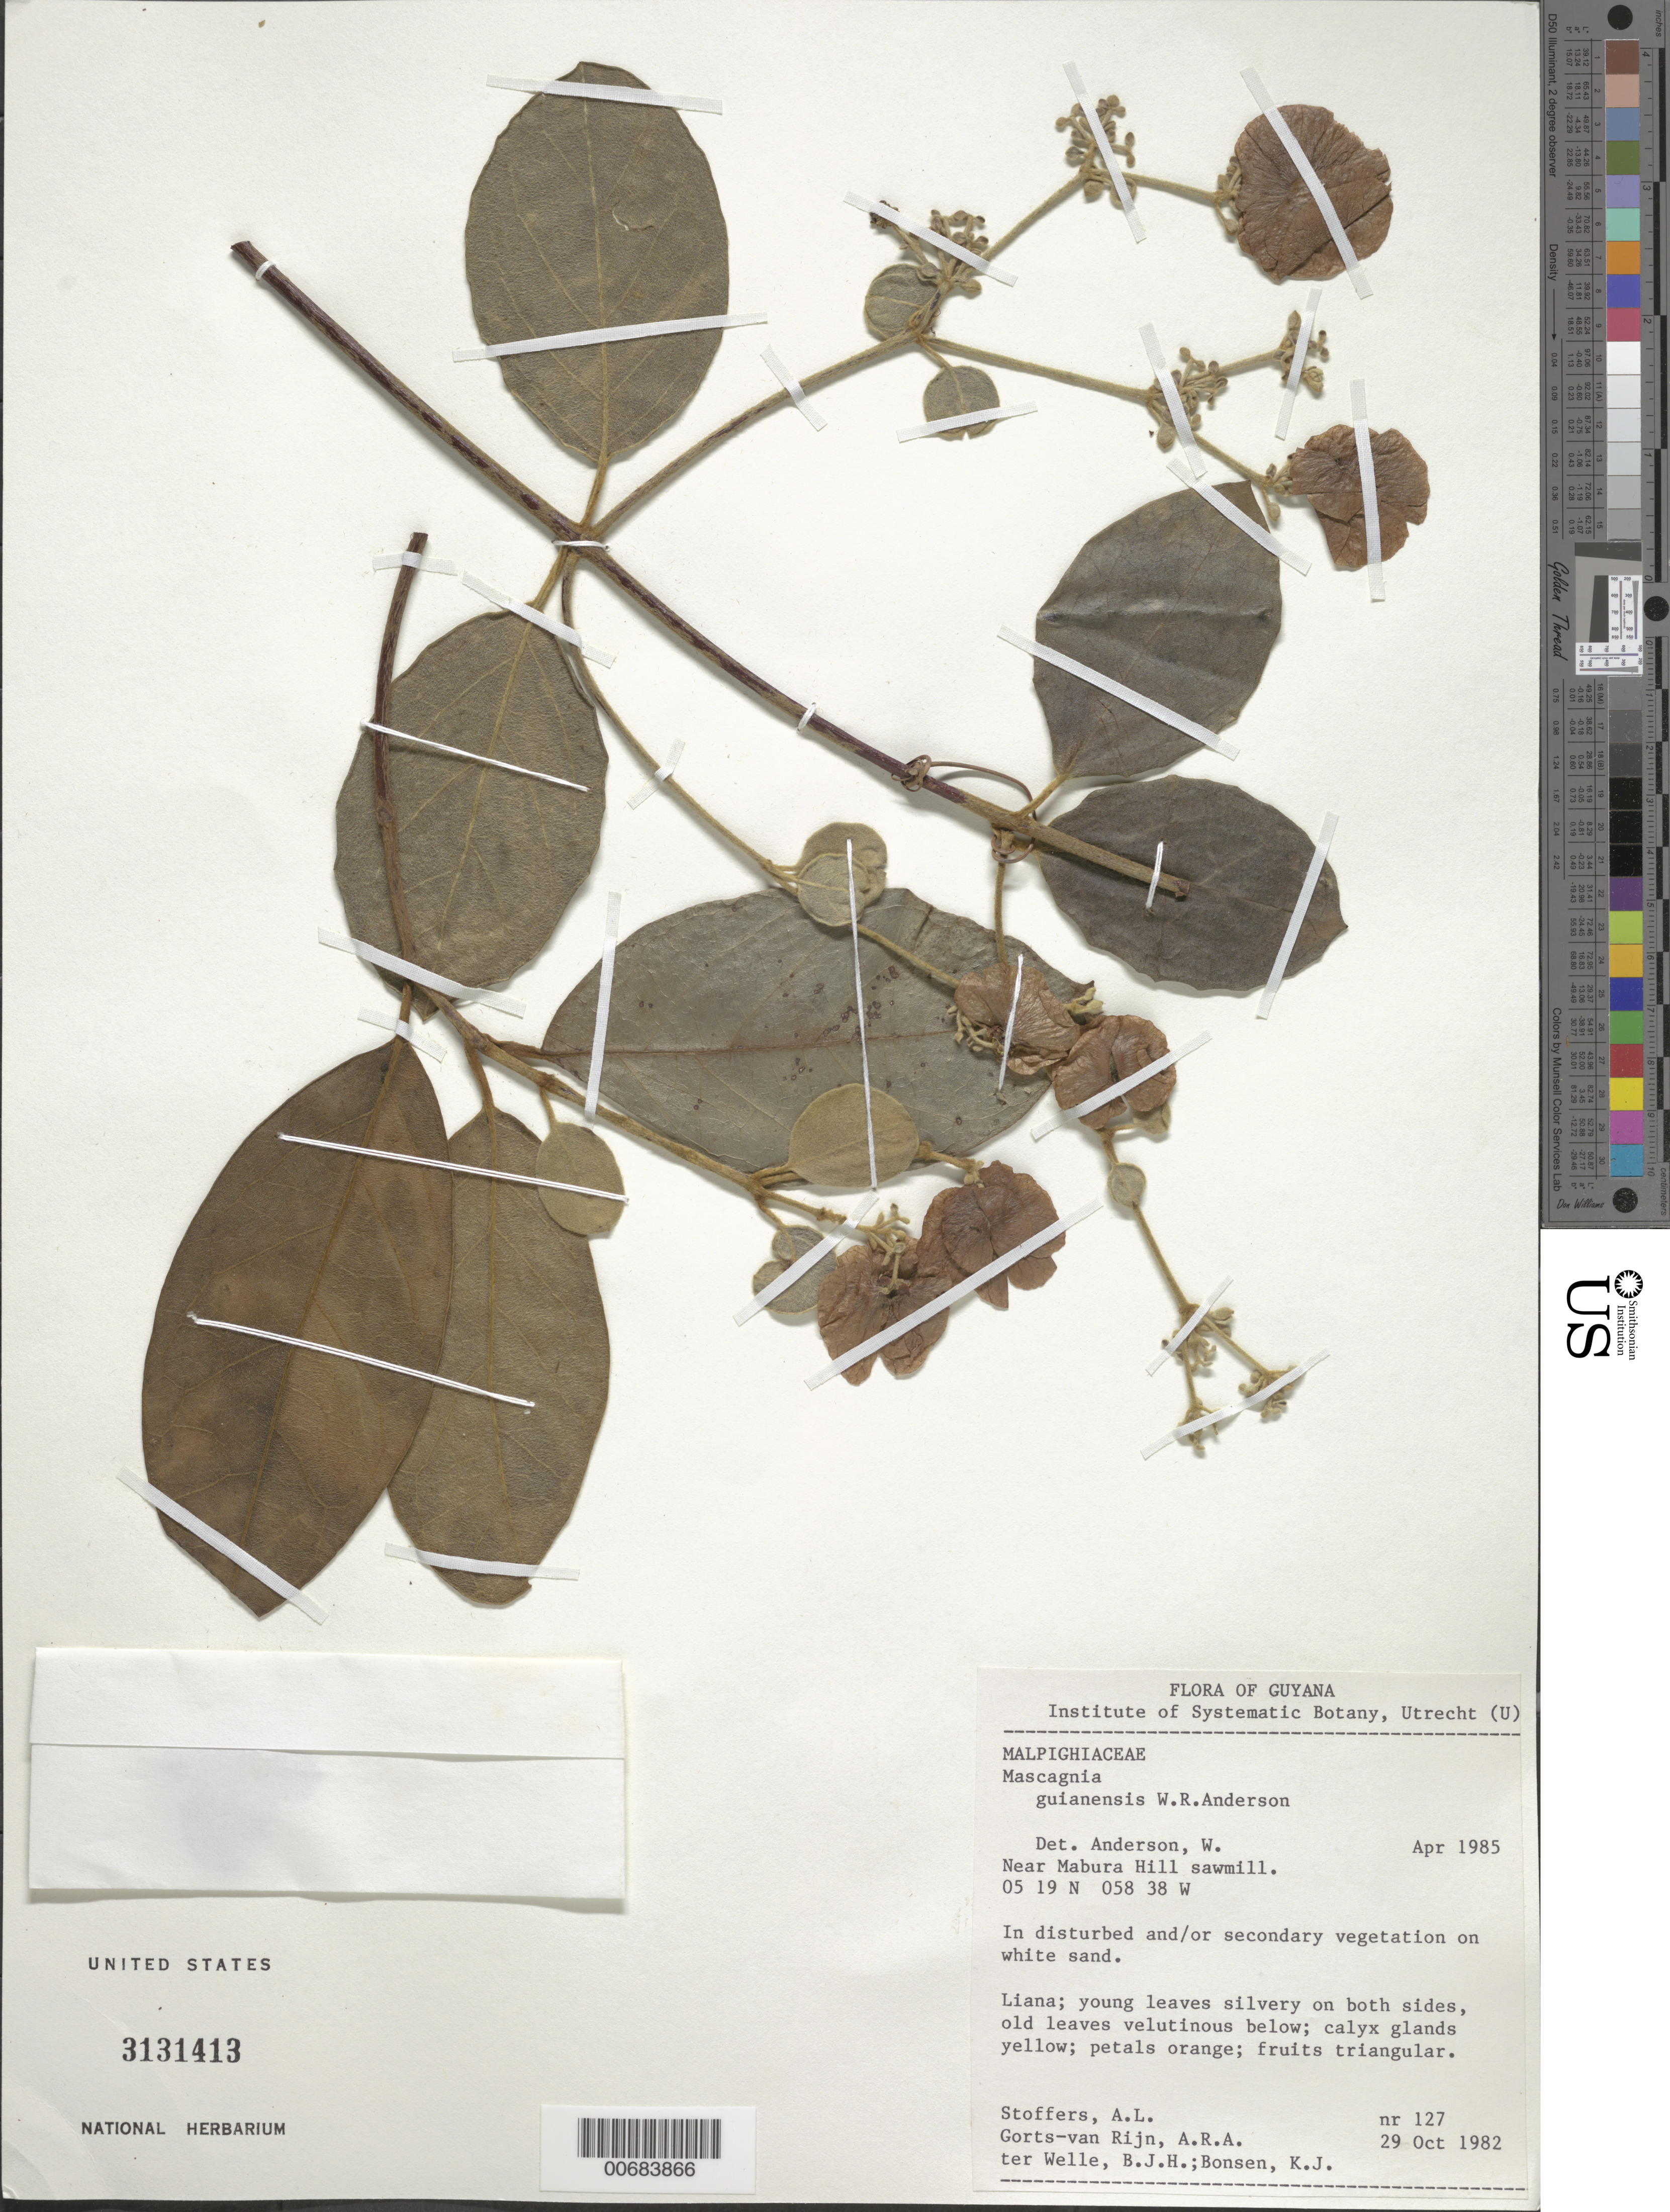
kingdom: Plantae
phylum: Tracheophyta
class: Magnoliopsida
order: Malpighiales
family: Malpighiaceae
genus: Mascagnia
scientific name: Mascagnia guianensis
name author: W.R. Anderson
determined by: Anderson, W. R., (MICH), University of Michigan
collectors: A. Stoffers, A. .R. A. Görts-van Rijn, B. Welle & K. Bonsen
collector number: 127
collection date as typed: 29-Oct-82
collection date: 1982-10-29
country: Guyana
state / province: U. Demerara-Berbice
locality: Mabura Hill, near sawmill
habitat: Disturbed/secondary vegetation on white sand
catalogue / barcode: US 3131413